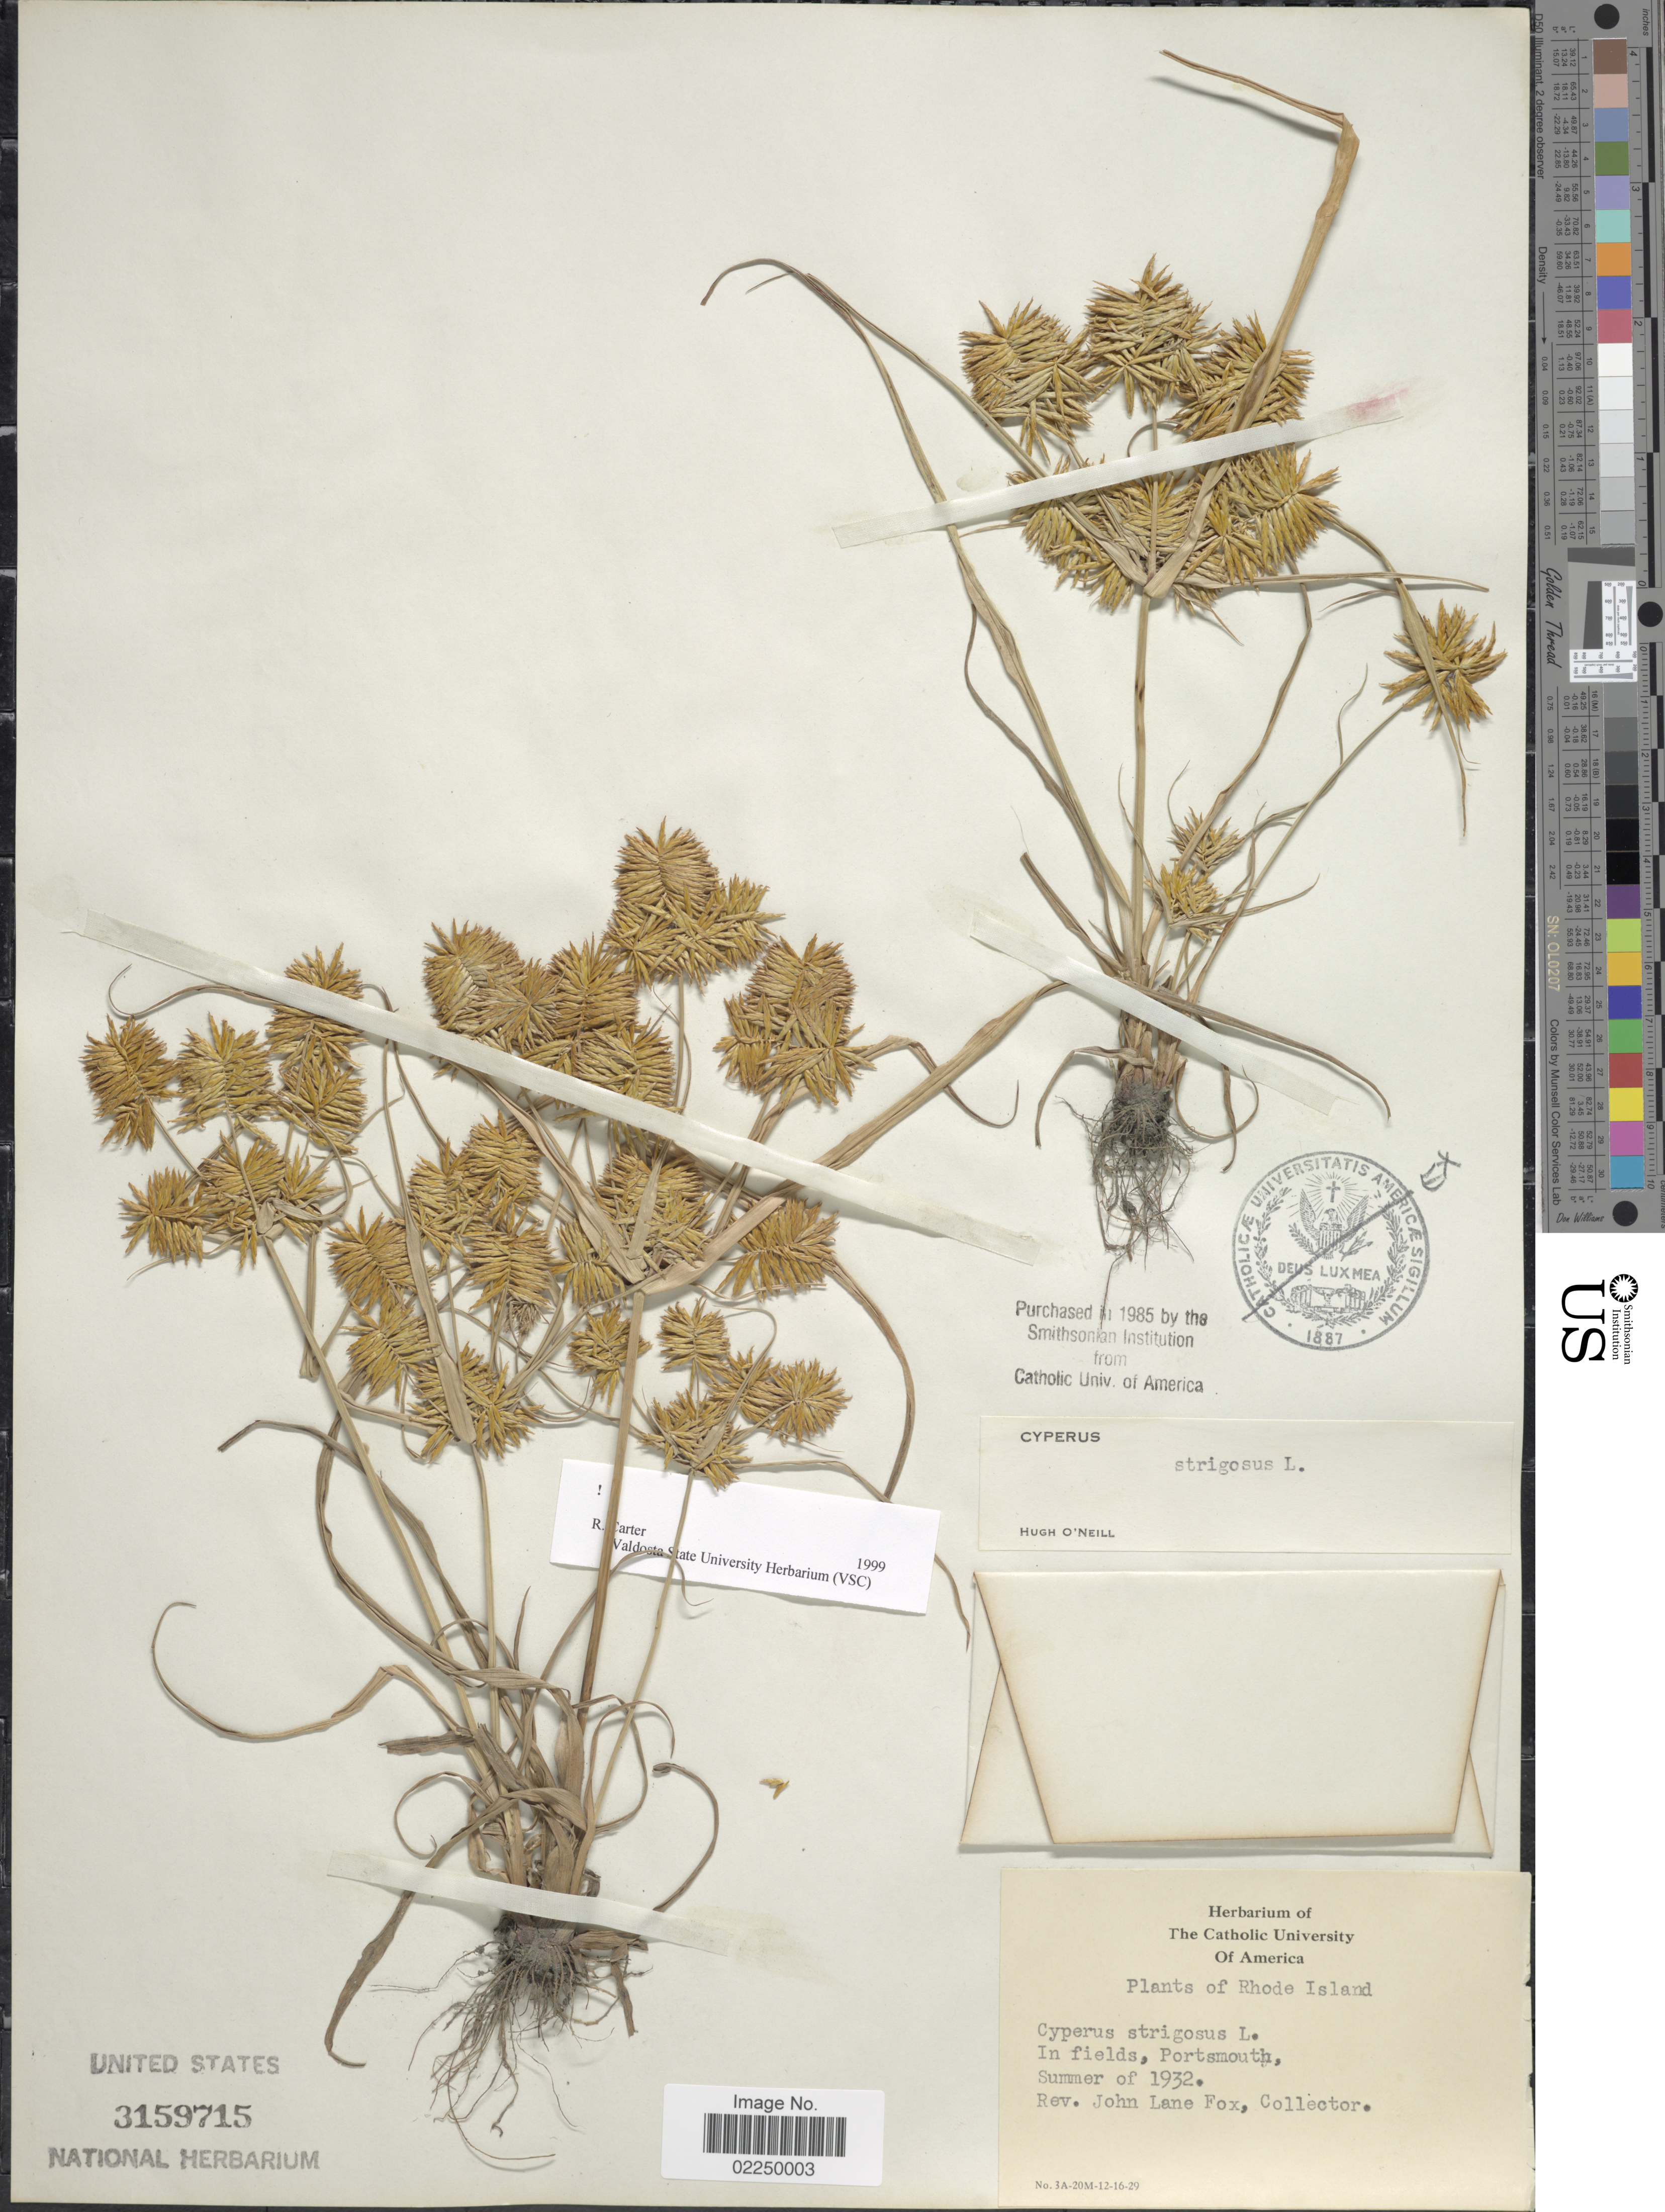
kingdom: Plantae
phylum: Tracheophyta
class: Liliopsida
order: Poales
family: Cyperaceae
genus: Cyperus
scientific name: Cyperus strigosus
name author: L.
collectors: J. Fox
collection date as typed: summer of 1932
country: United States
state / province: Rhode Island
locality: In fields, Portsmouth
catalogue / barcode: US 3159715